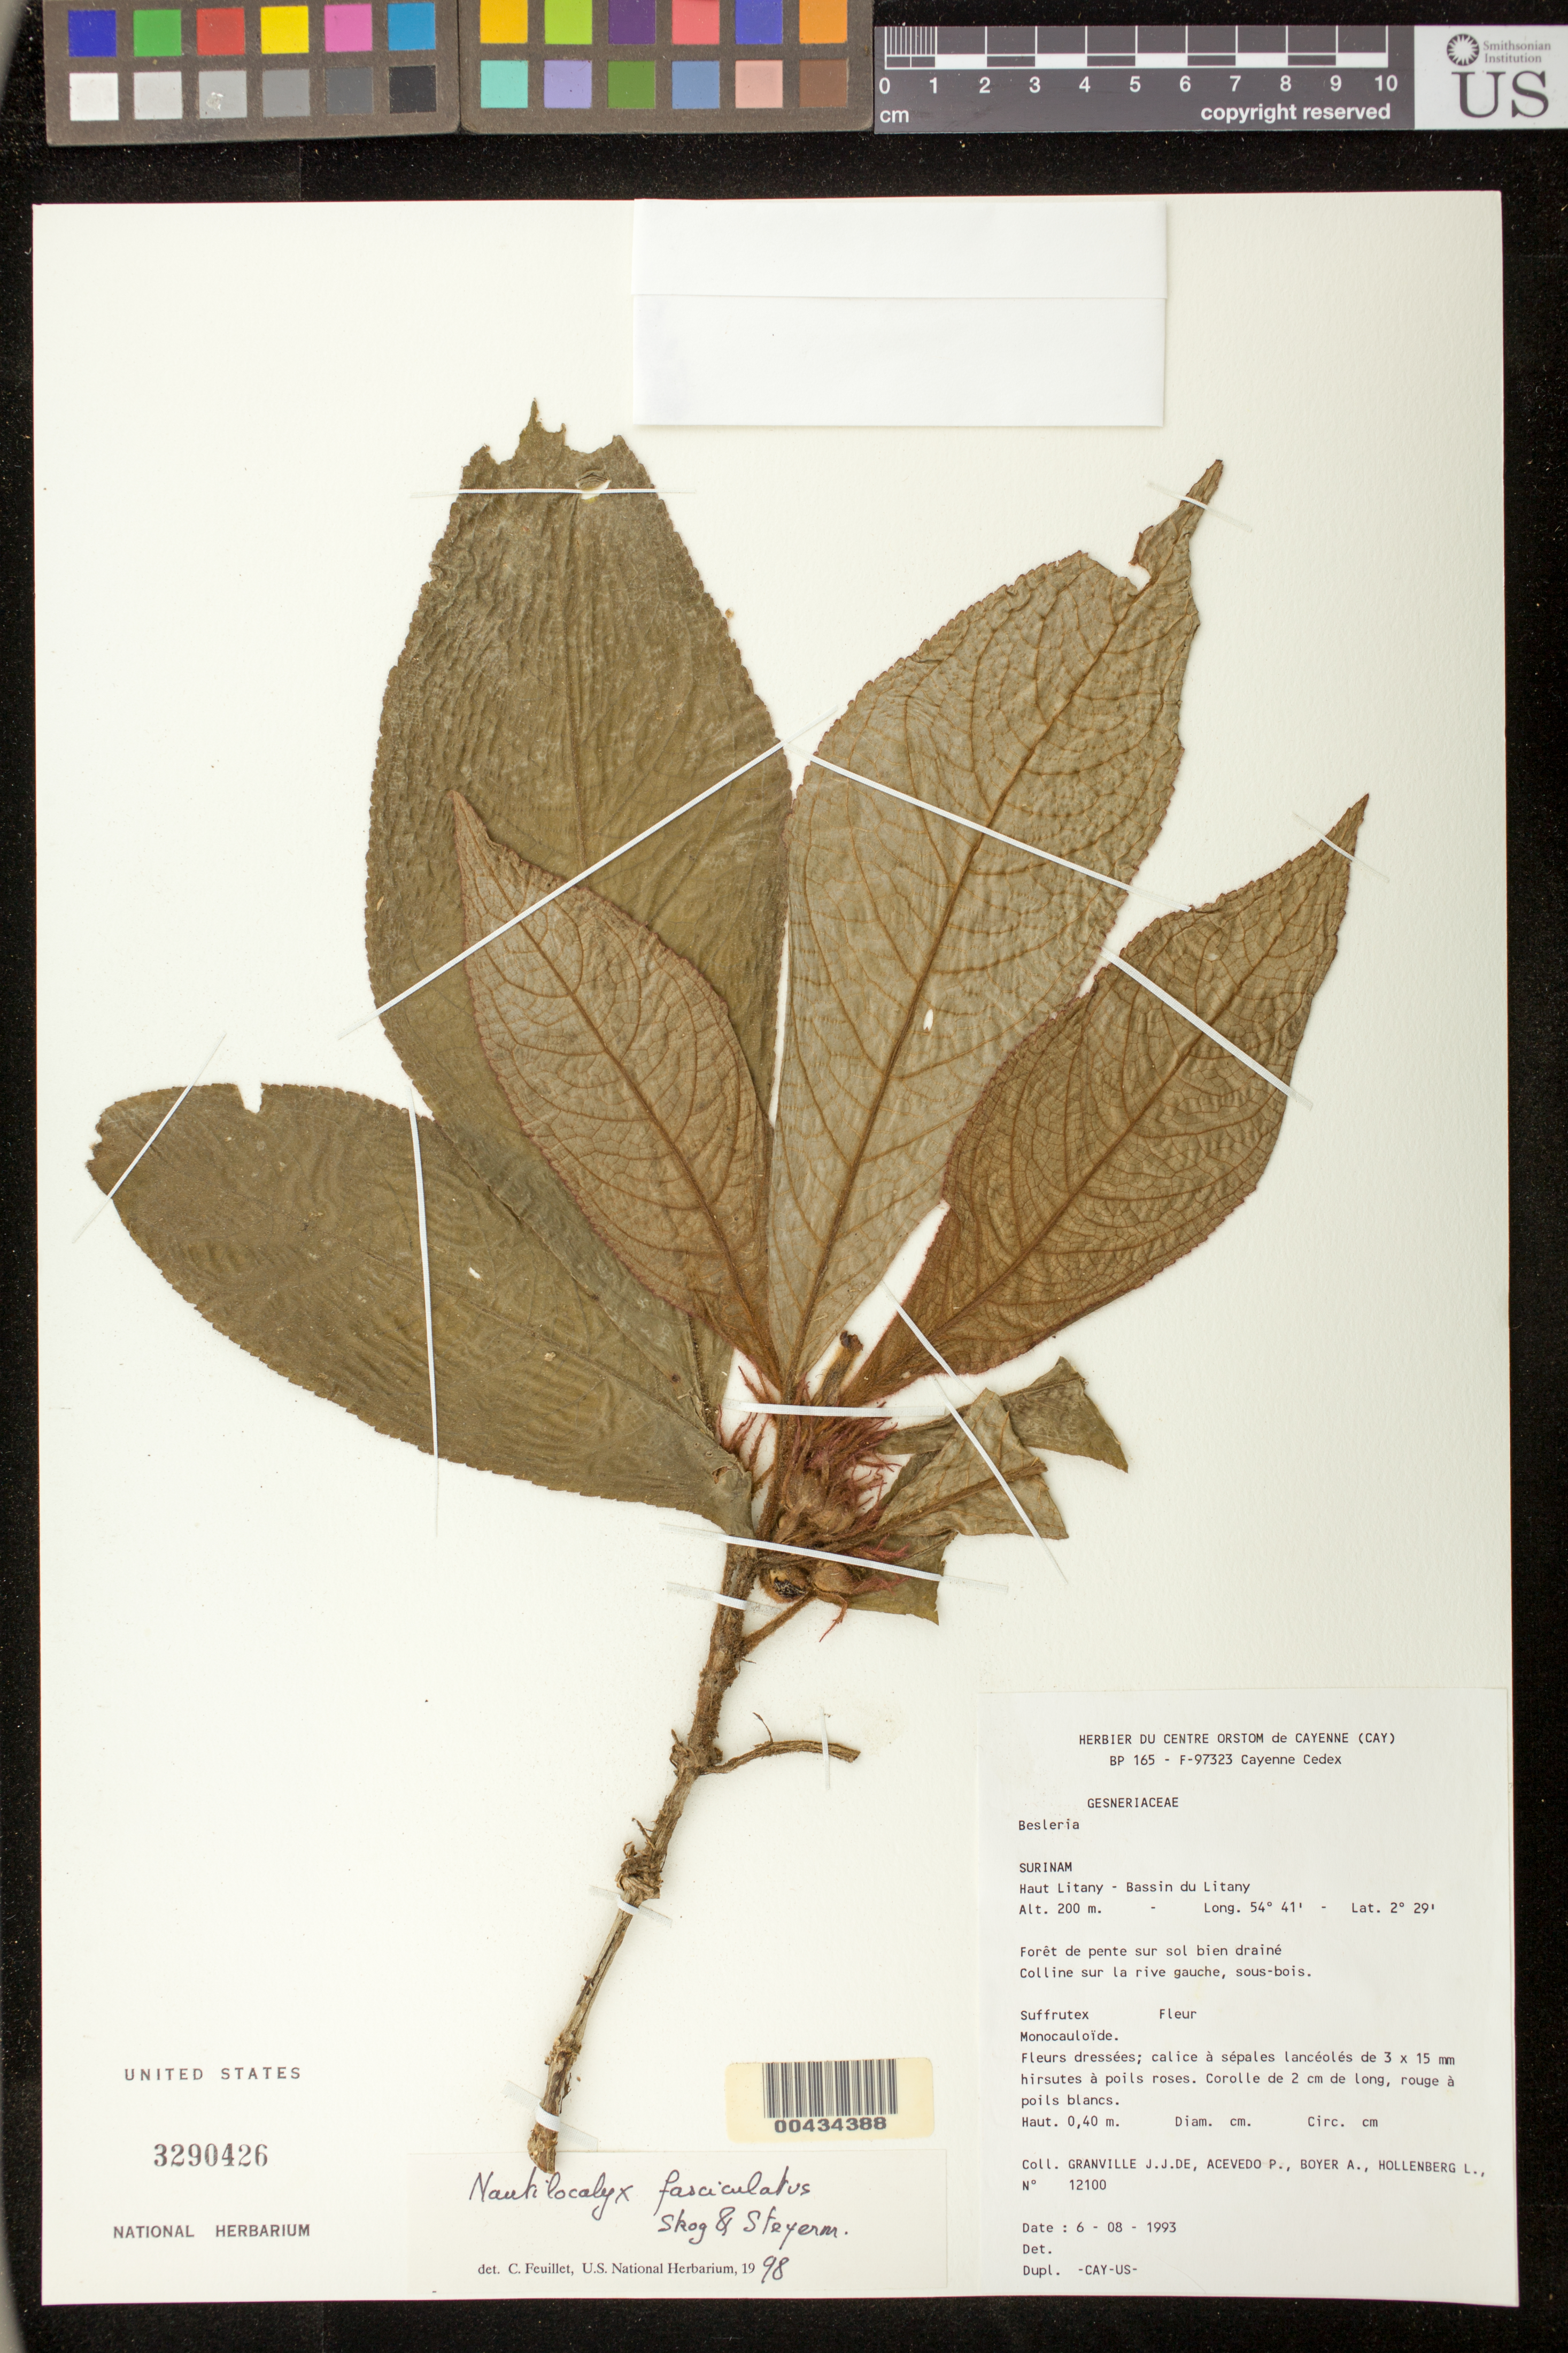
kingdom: Plantae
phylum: Tracheophyta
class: Magnoliopsida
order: Lamiales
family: Gesneriaceae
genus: Nautilocalyx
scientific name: Nautilocalyx kohlerioides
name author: (Leeuwenb.) Wiehler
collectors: J.-J. de Granville, P. Acevedo-Rodr., A. Boyer & L. Hollenberg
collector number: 12100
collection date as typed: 06 Aug 1993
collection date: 1993-08-06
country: Suriname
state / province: Sipaliwini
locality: Haut Litany - Bassin du Litany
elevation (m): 200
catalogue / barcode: US 3290426